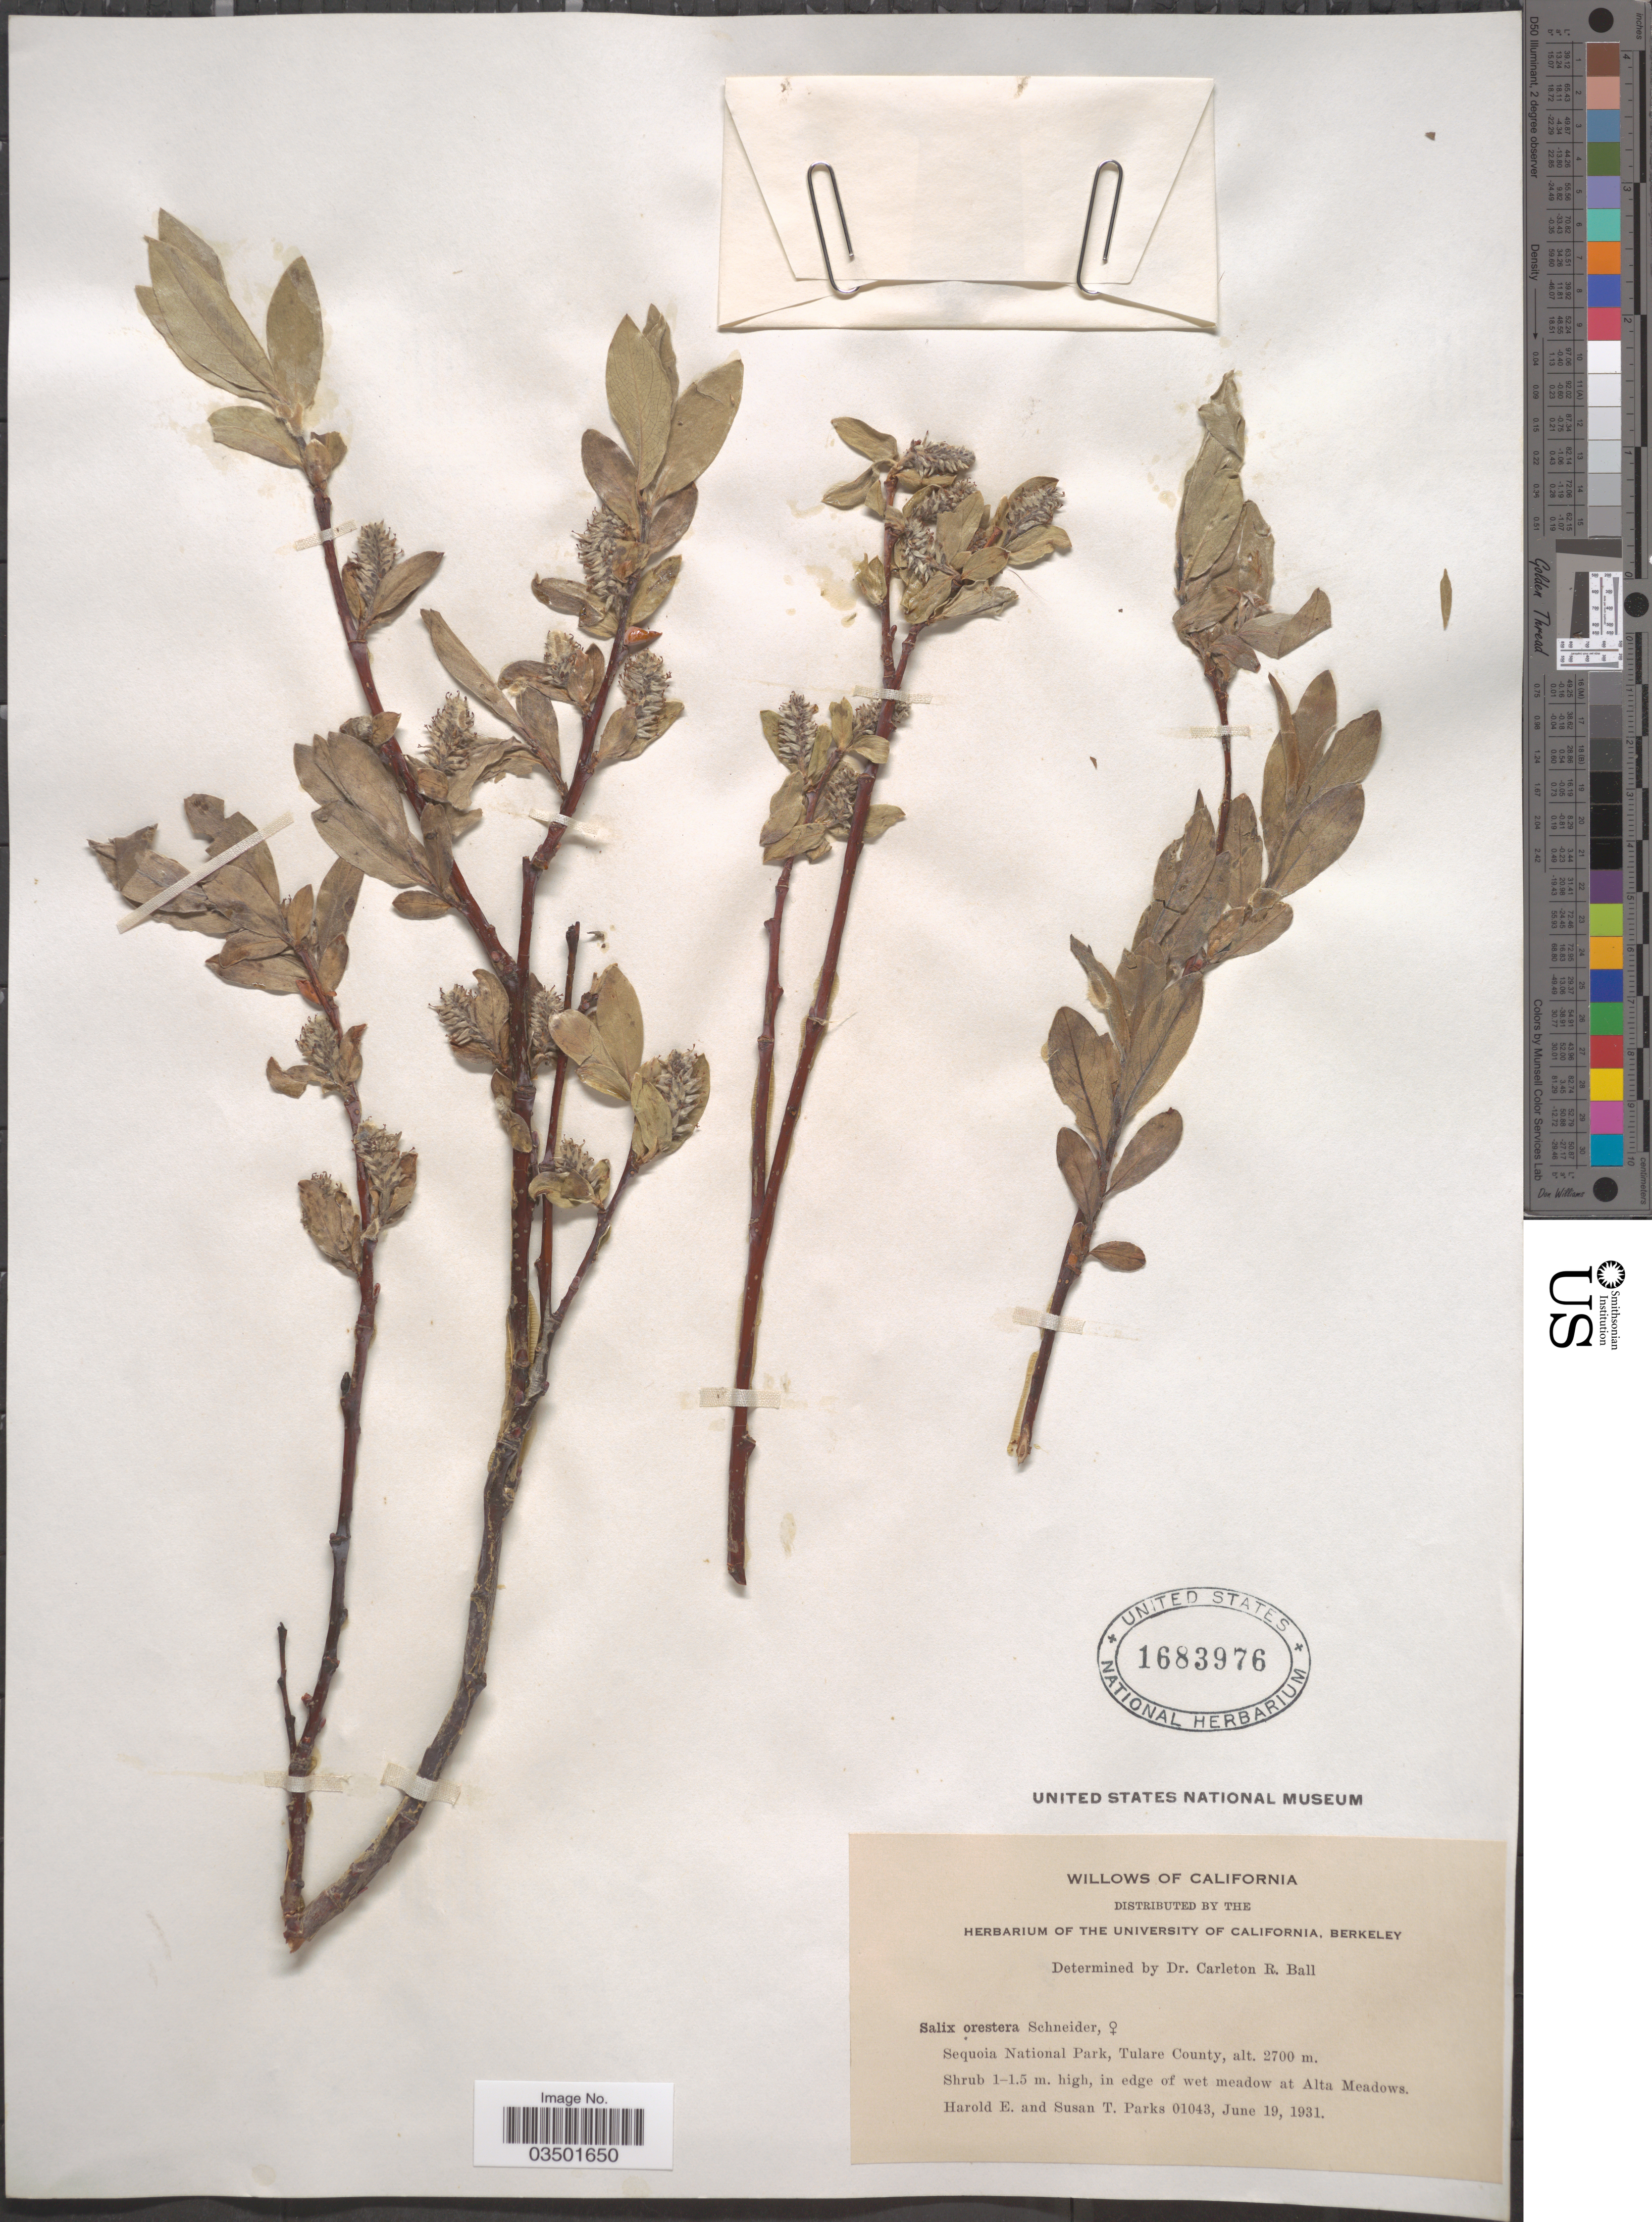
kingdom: Plantae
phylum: Tracheophyta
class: Magnoliopsida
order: Malpighiales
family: Salicaceae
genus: Salix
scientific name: Salix orestera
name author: C.K. Schneid.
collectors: H. E. Parks & S. Parks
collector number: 01043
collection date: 1931-06-19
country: United States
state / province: California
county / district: Tulare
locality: Sequoia National Park, Tulare County. Alta Meadows.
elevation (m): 2700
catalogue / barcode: US 1683976